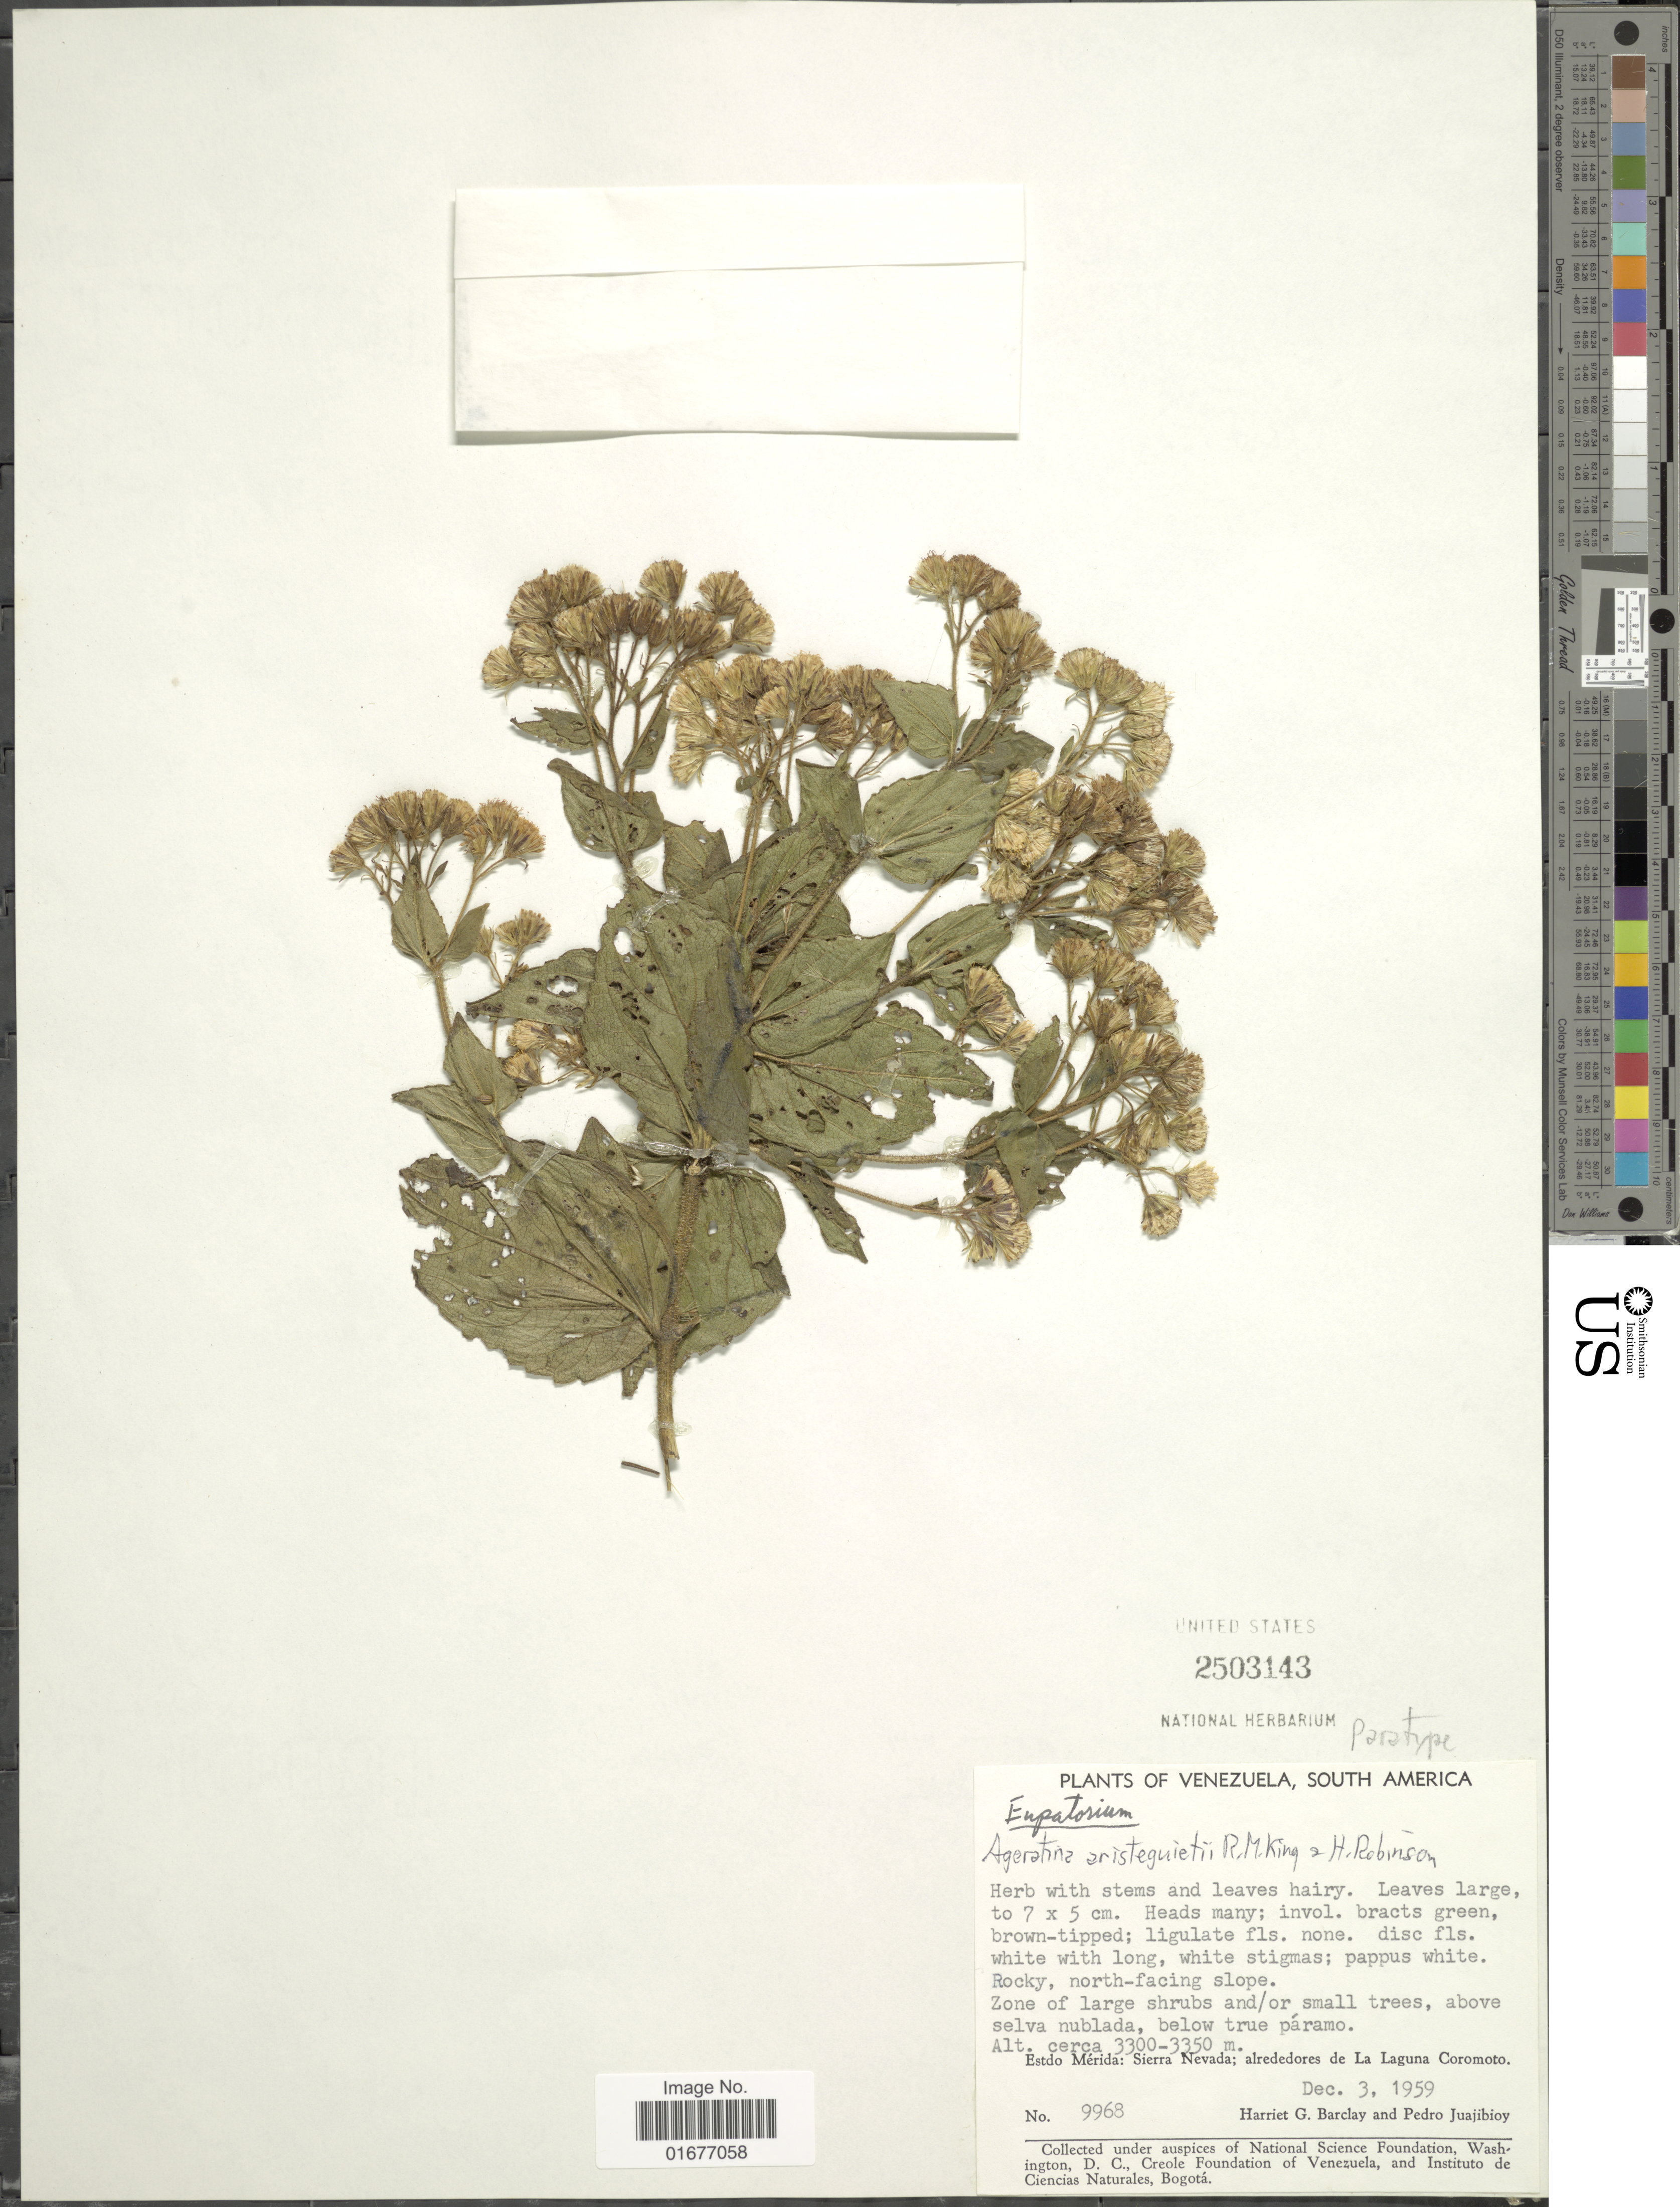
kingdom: Plantae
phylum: Tracheophyta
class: Magnoliopsida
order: Asterales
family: Asteraceae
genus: Ageratina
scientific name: Ageratina aristeguietii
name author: R.M. King & H. Rob.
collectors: H. G. Barclay & P. Juajibioy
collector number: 9968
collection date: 1959-12-03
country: Venezuela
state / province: Mérida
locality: Sierra Nevada; alrededores de La Laguna Coromoto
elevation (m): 3300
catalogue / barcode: US 2503143